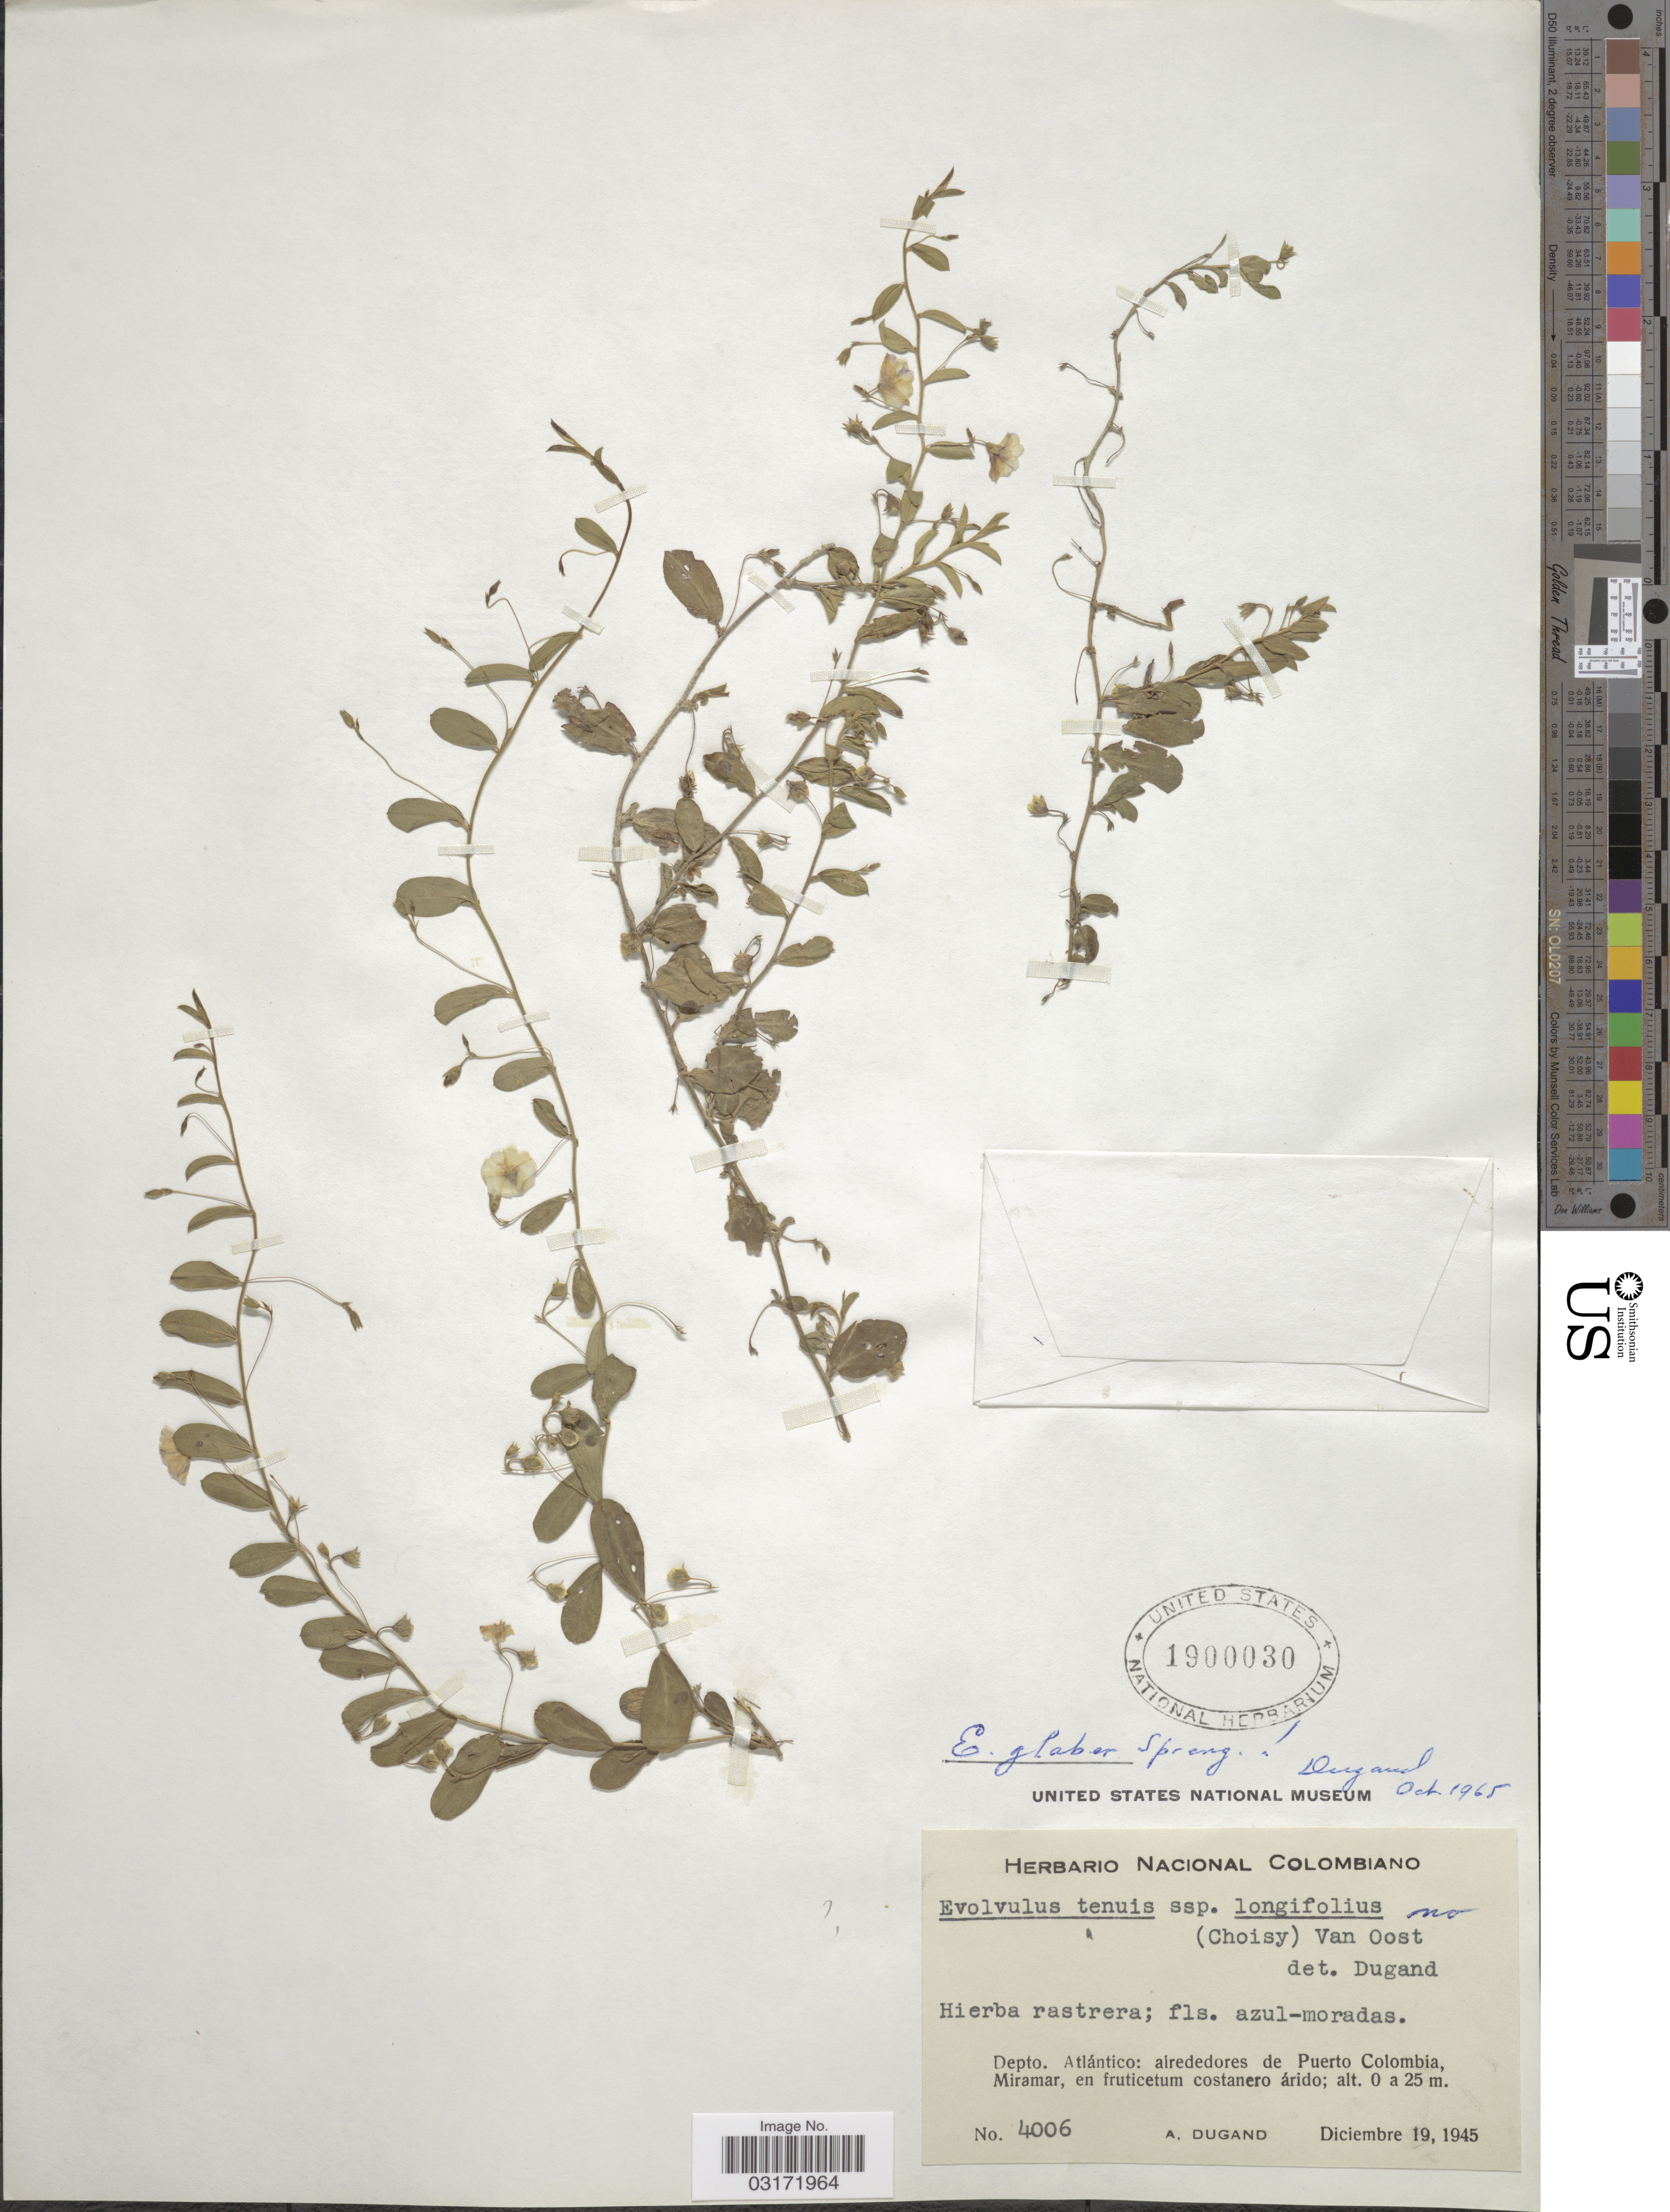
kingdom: Plantae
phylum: Tracheophyta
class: Magnoliopsida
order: Solanales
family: Convolvulaceae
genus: Evolvulus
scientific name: Evolvulus glaber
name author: Spreng.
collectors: A. Dugand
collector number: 4006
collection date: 1945-12-19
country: Colombia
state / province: Atlántico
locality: Depto. Atlántico: alrededores de Puerto Colombia, Miramar, en fruticetum costanero árido.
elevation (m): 0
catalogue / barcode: US 1900030